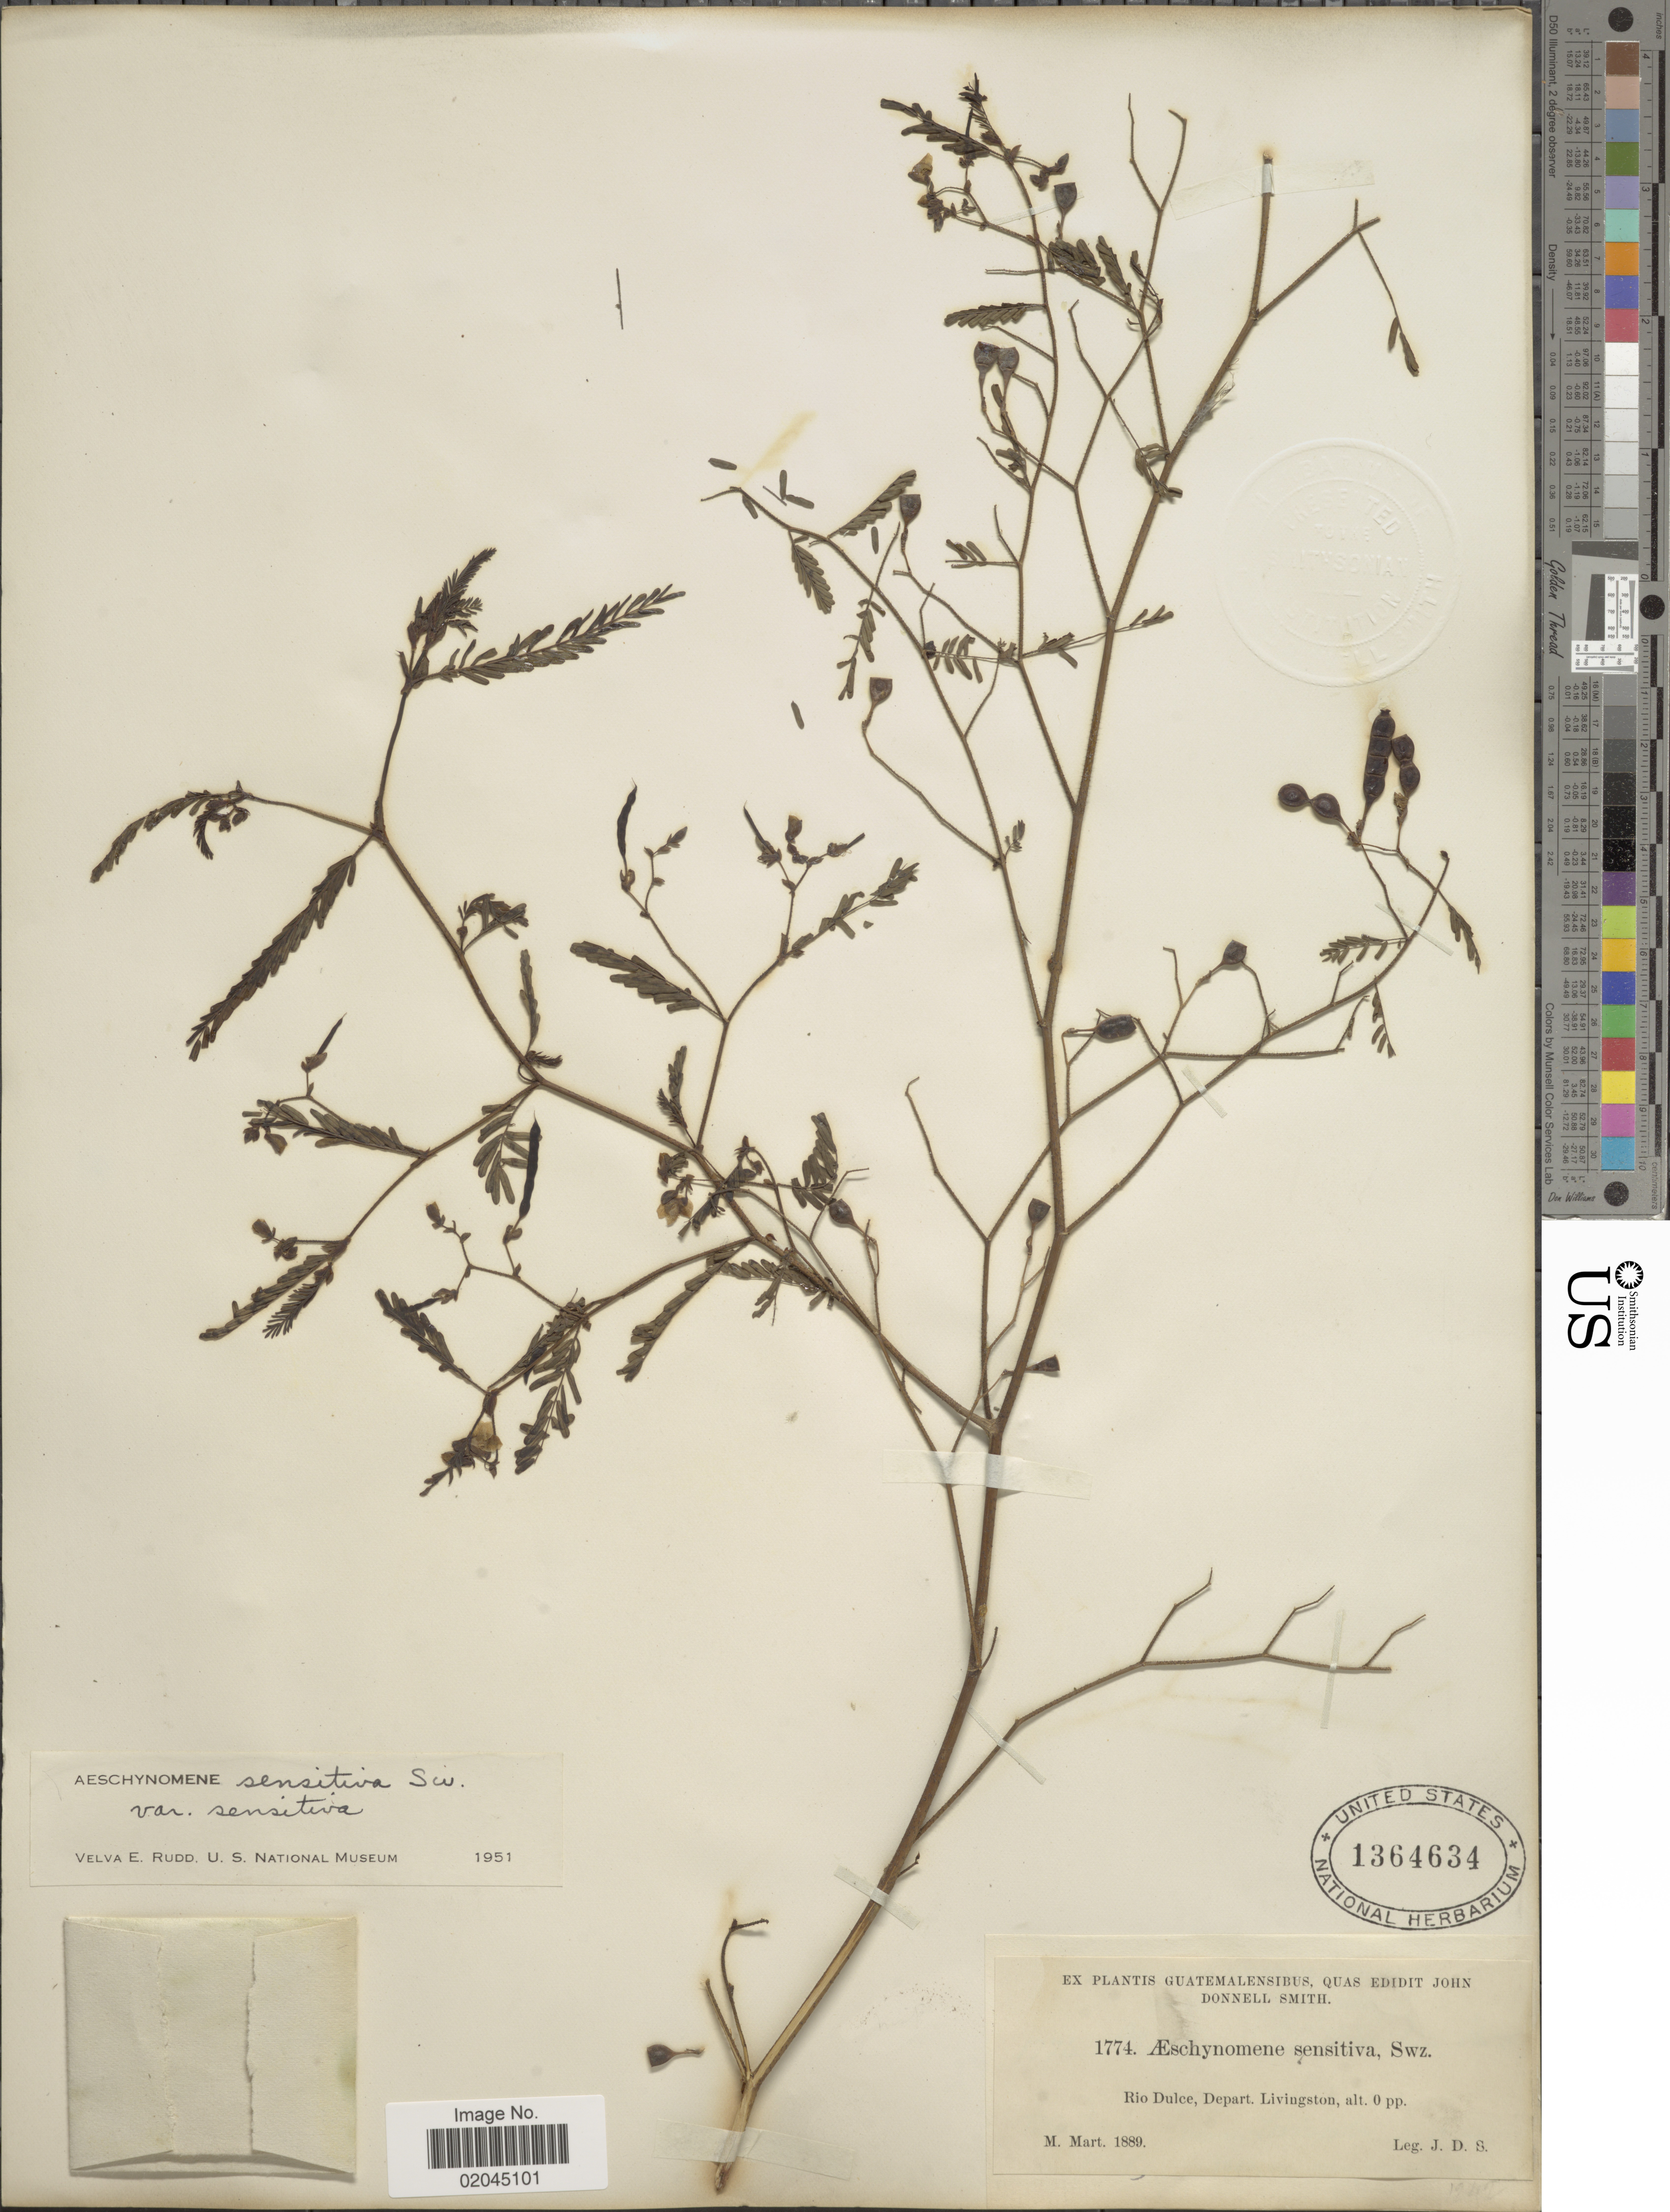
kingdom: Plantae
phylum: Tracheophyta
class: Magnoliopsida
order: Fabales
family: Fabaceae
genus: Aeschynomene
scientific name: Aeschynomene sensitiva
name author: Sw.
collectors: J. Donnell Smith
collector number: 1774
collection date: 1889-03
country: Guatemala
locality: Rio Dulce, Depart. Livingston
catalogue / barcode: US 1364634